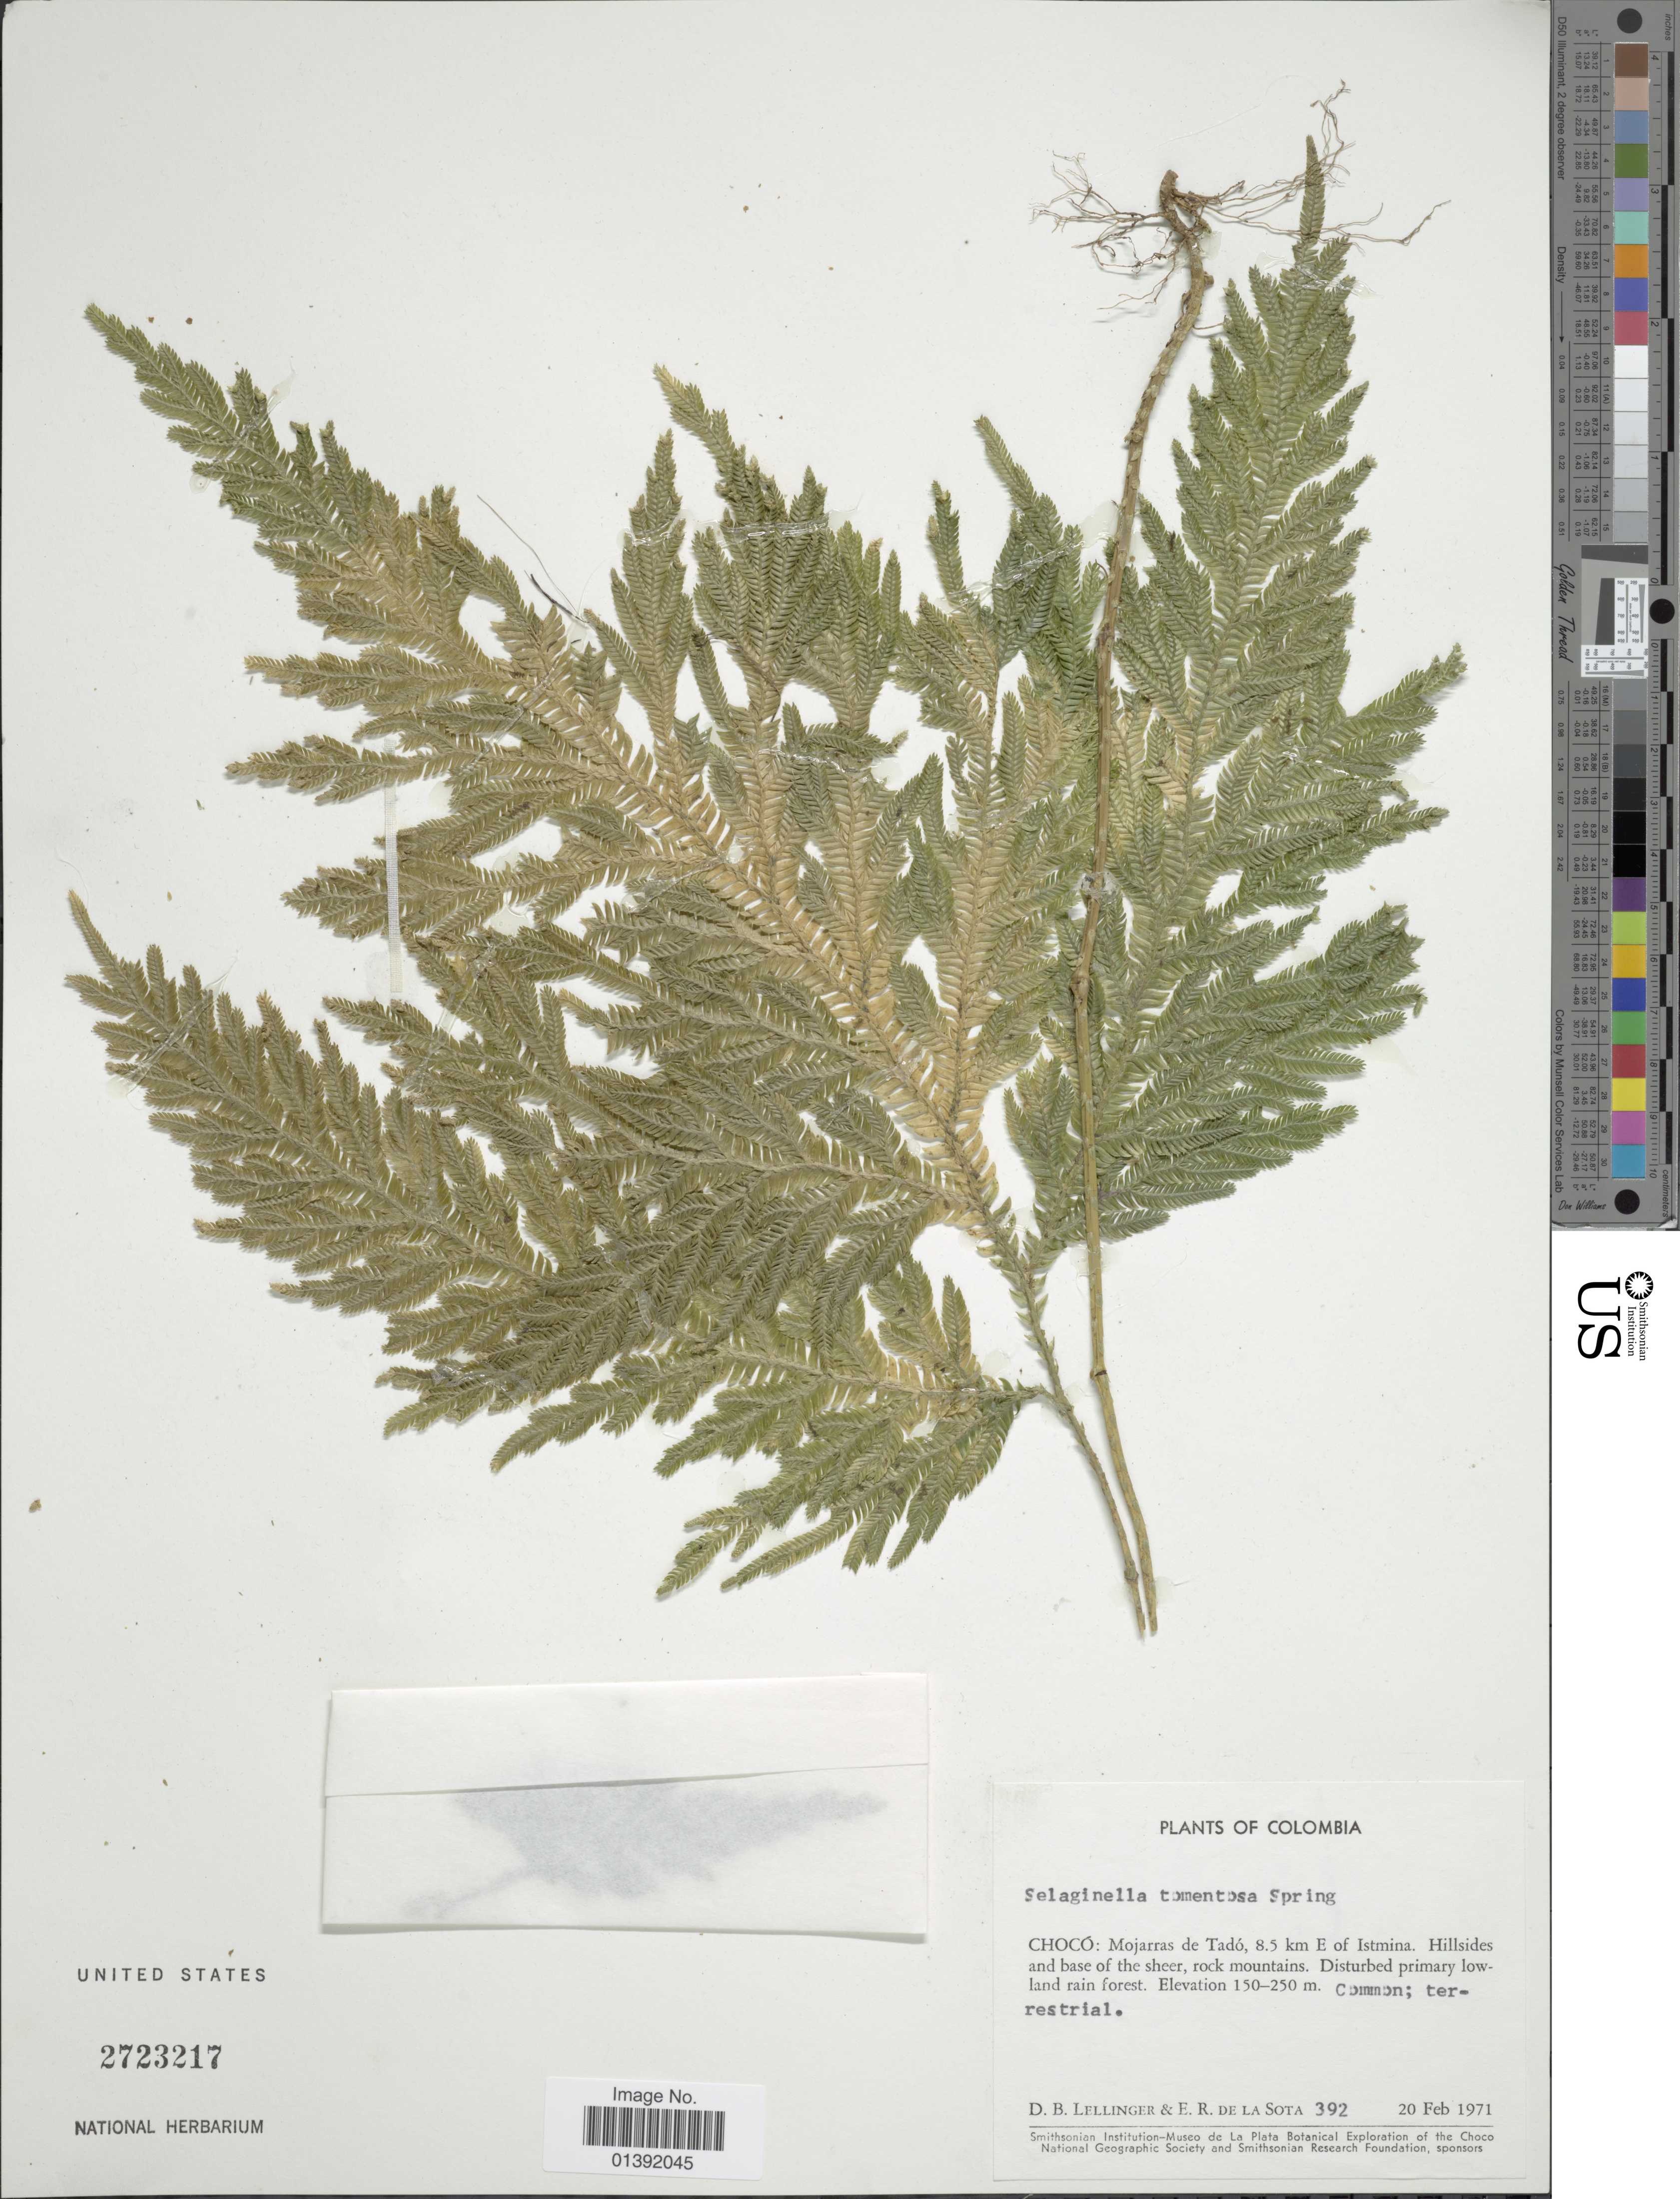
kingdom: Plantae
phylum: Tracheophyta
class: Lycopodiopsida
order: Selaginellales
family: Selaginellaceae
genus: Selaginella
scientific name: Selaginella tomentosa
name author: Spring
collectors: D. B. Lellinger & E. R. de la Sota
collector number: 392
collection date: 1971-02-20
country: Colombia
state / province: Chocó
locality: Mojarras de Tado, 8.5 km E of Istmina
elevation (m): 150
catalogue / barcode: US 2723217